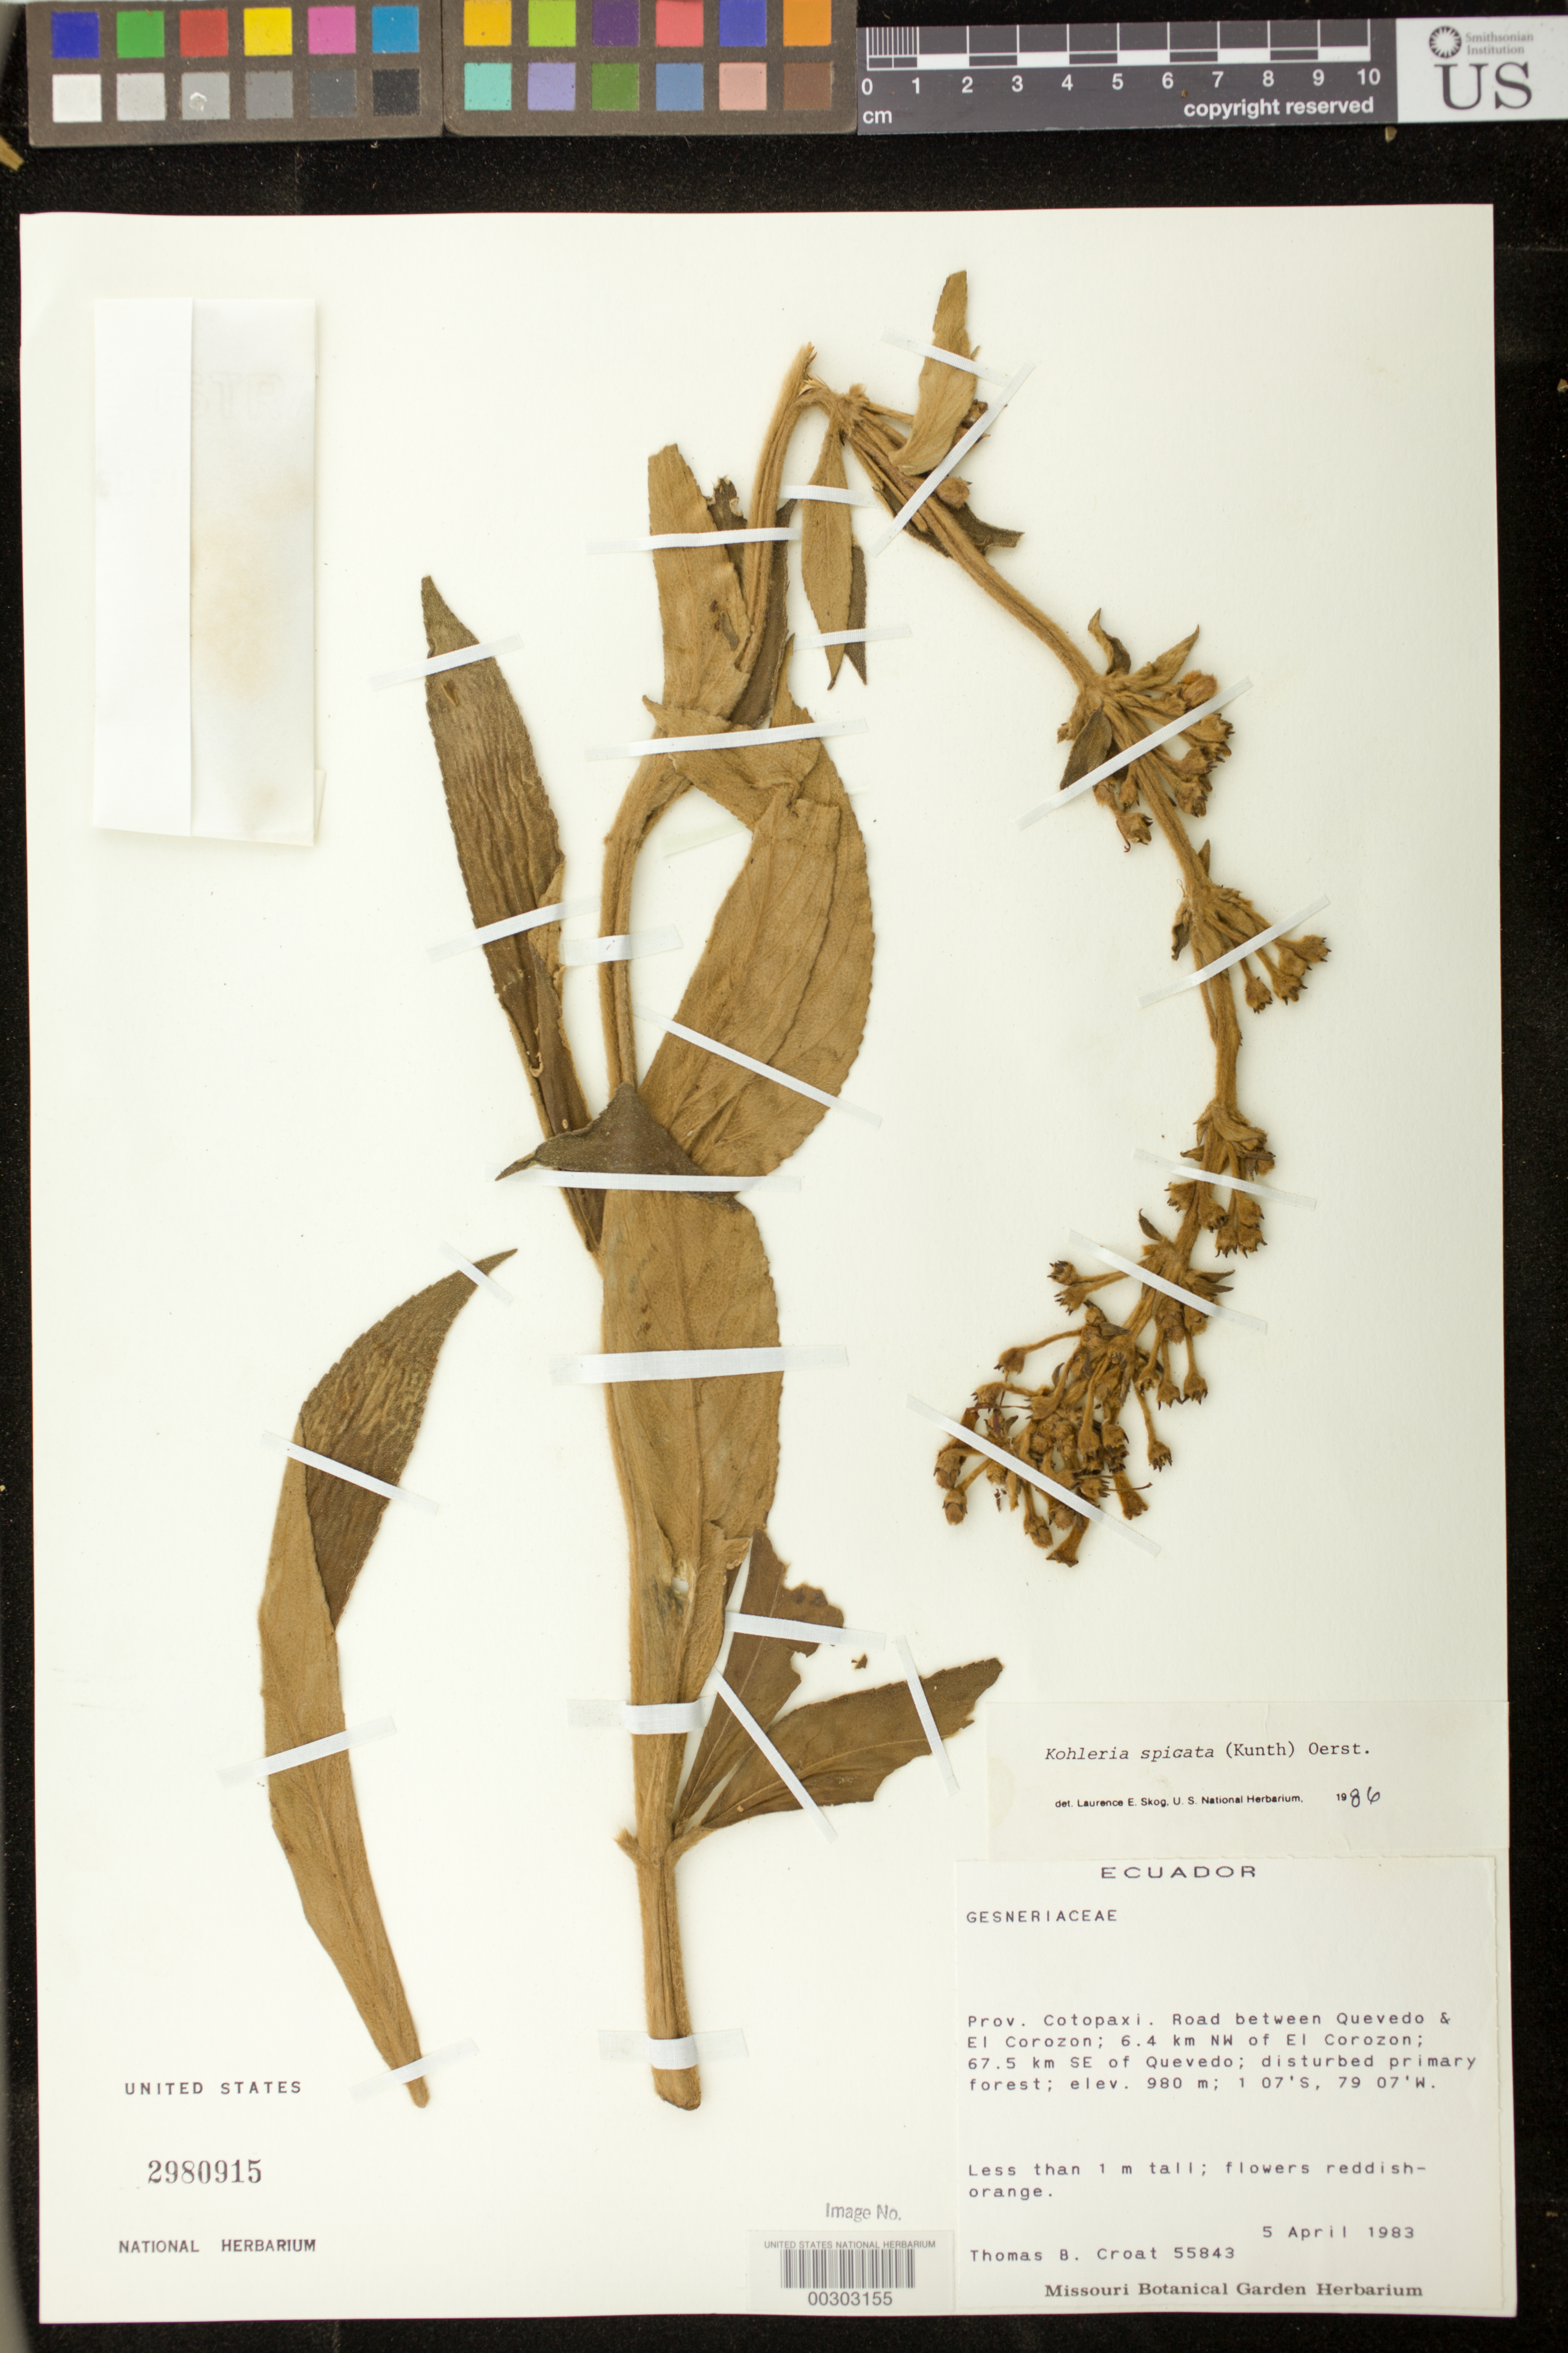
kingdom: Plantae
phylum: Tracheophyta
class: Magnoliopsida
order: Lamiales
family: Gesneriaceae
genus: Kohleria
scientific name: Kohleria spicata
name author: (Kunth) Oerst.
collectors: T. B. Croat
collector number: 55843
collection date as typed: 05 Apr 1983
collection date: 1983-04-05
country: Ecuador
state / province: Cotopaxi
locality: Road between Quevedo and El Corozon, 6.4 km NW of El Corozon, 67.5 km SE of Quevedo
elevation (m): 980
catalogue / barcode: US 2980915